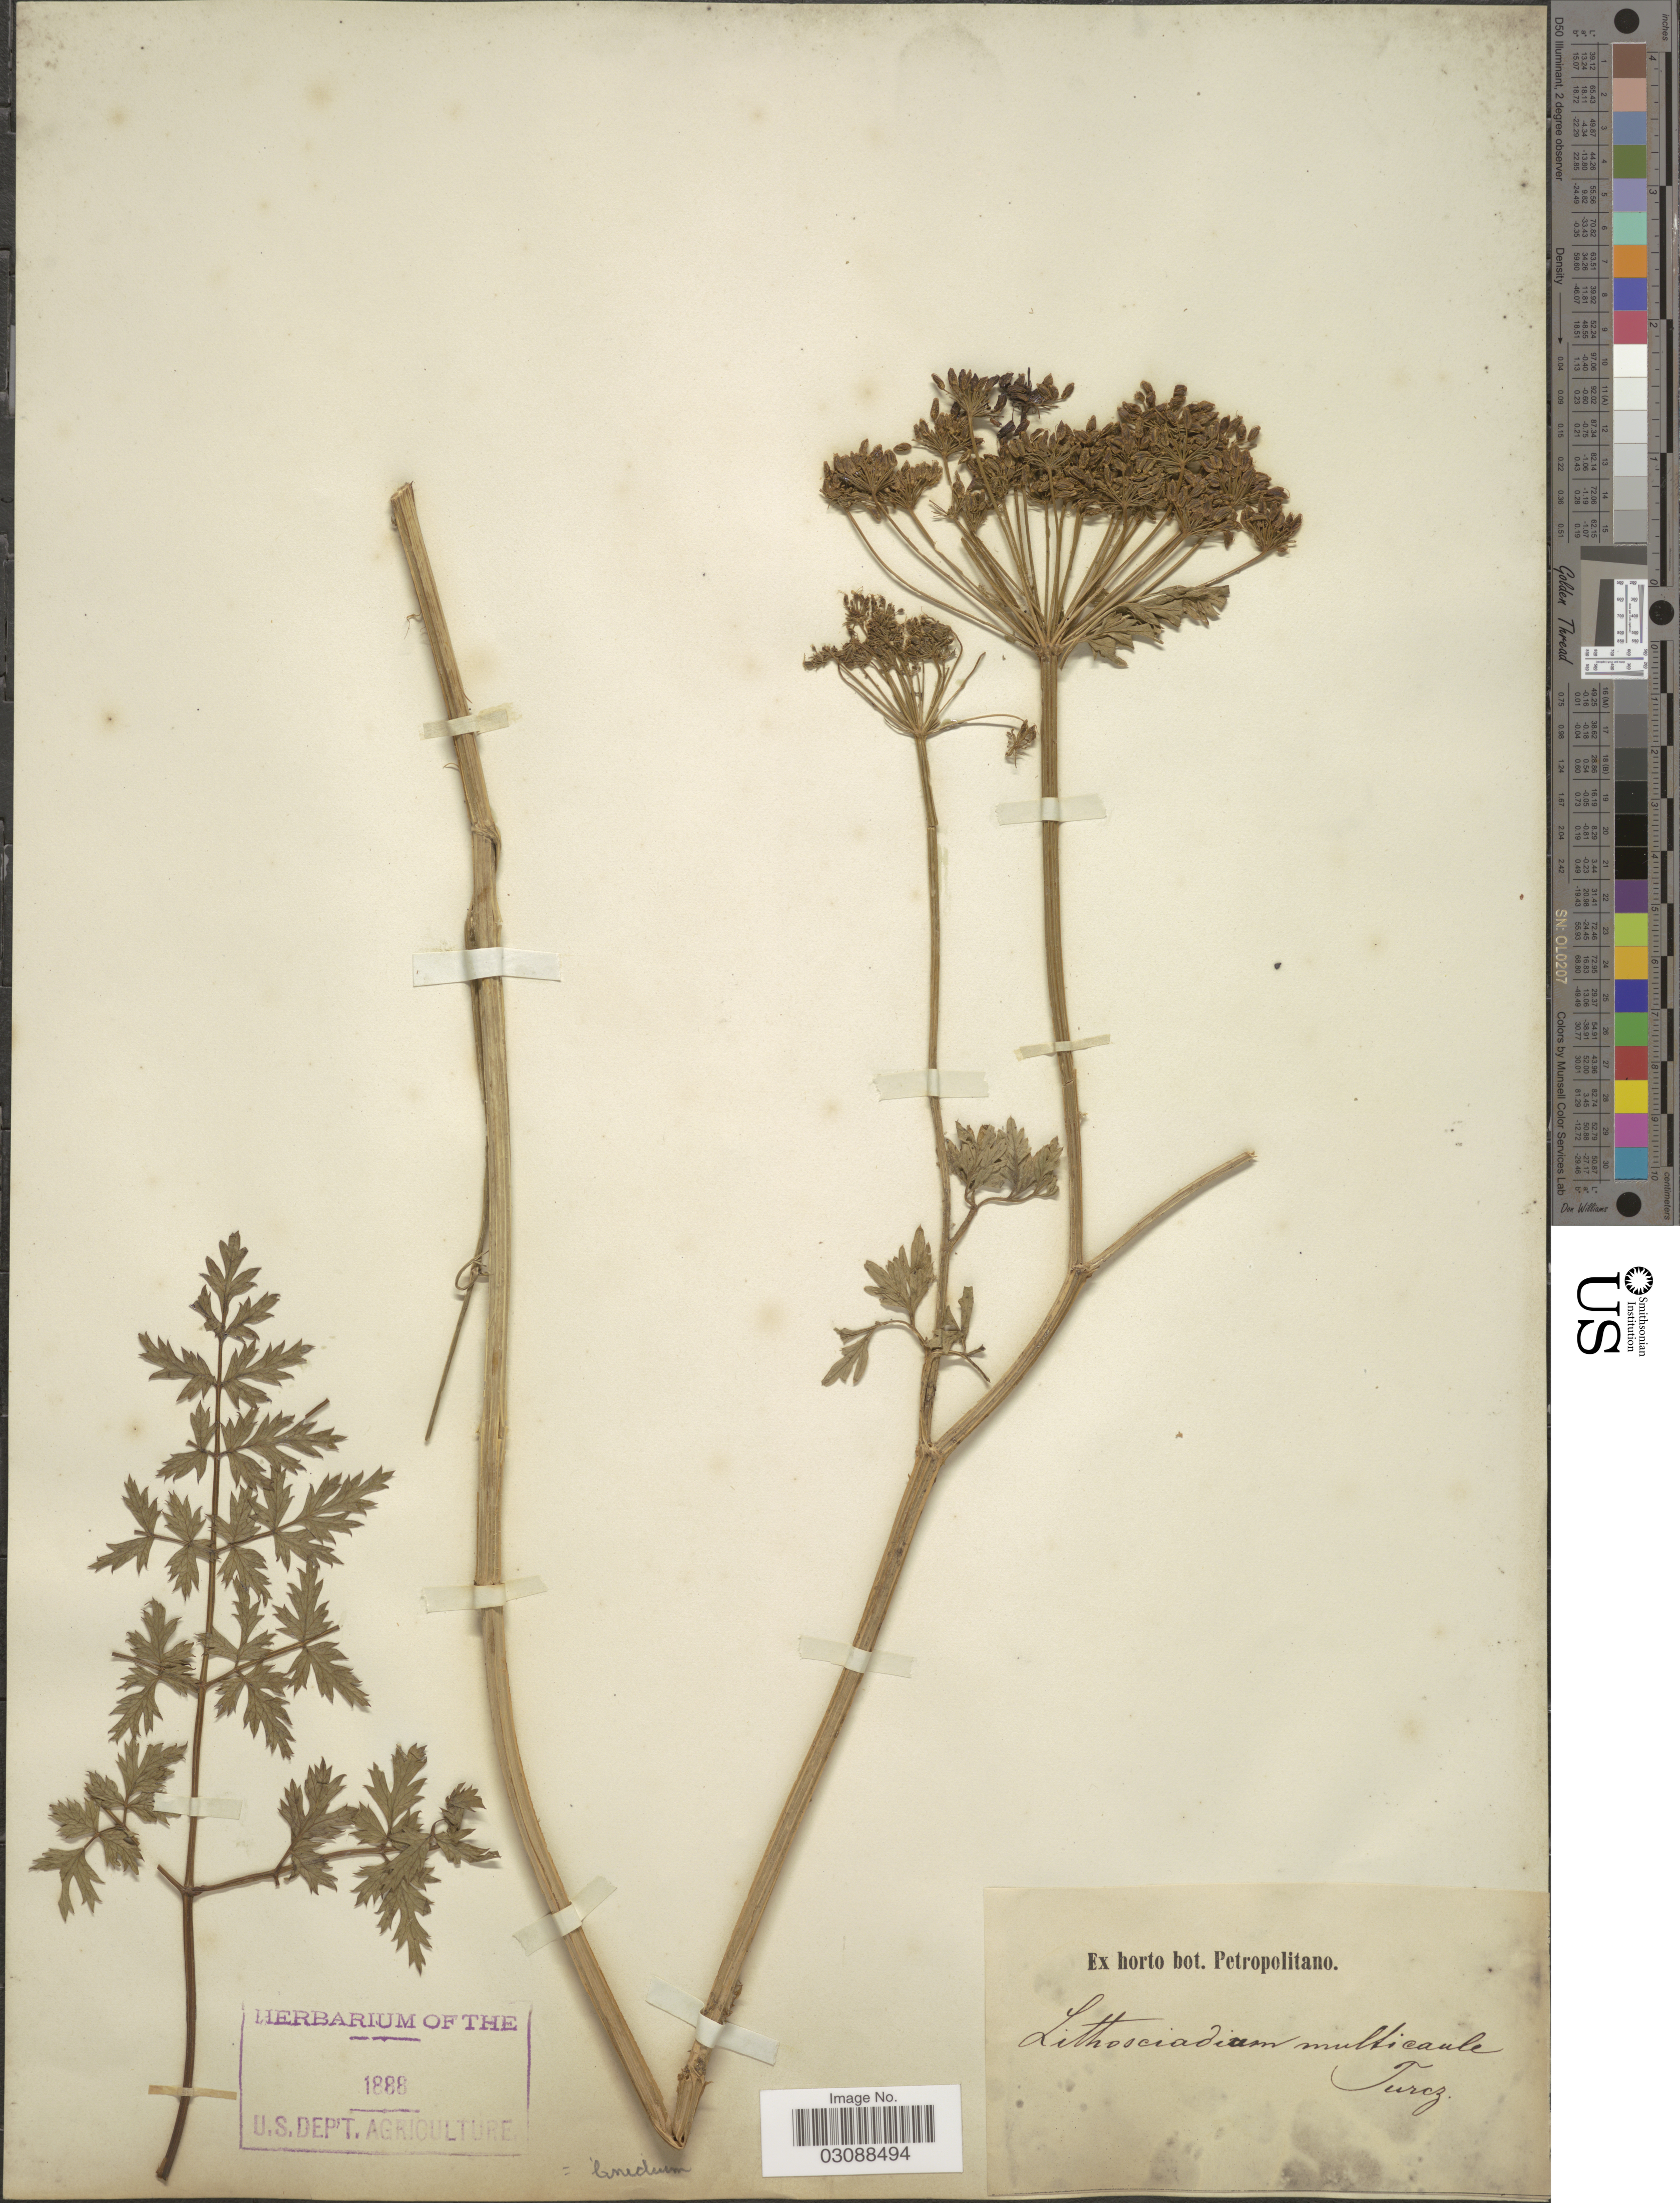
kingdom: Plantae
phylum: Tracheophyta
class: Magnoliopsida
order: Apiales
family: Apiaceae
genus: Cnidium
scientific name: Cnidium multicaule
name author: (Turcz.) Ledeb.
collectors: ex Horto Bot. Petropolitano